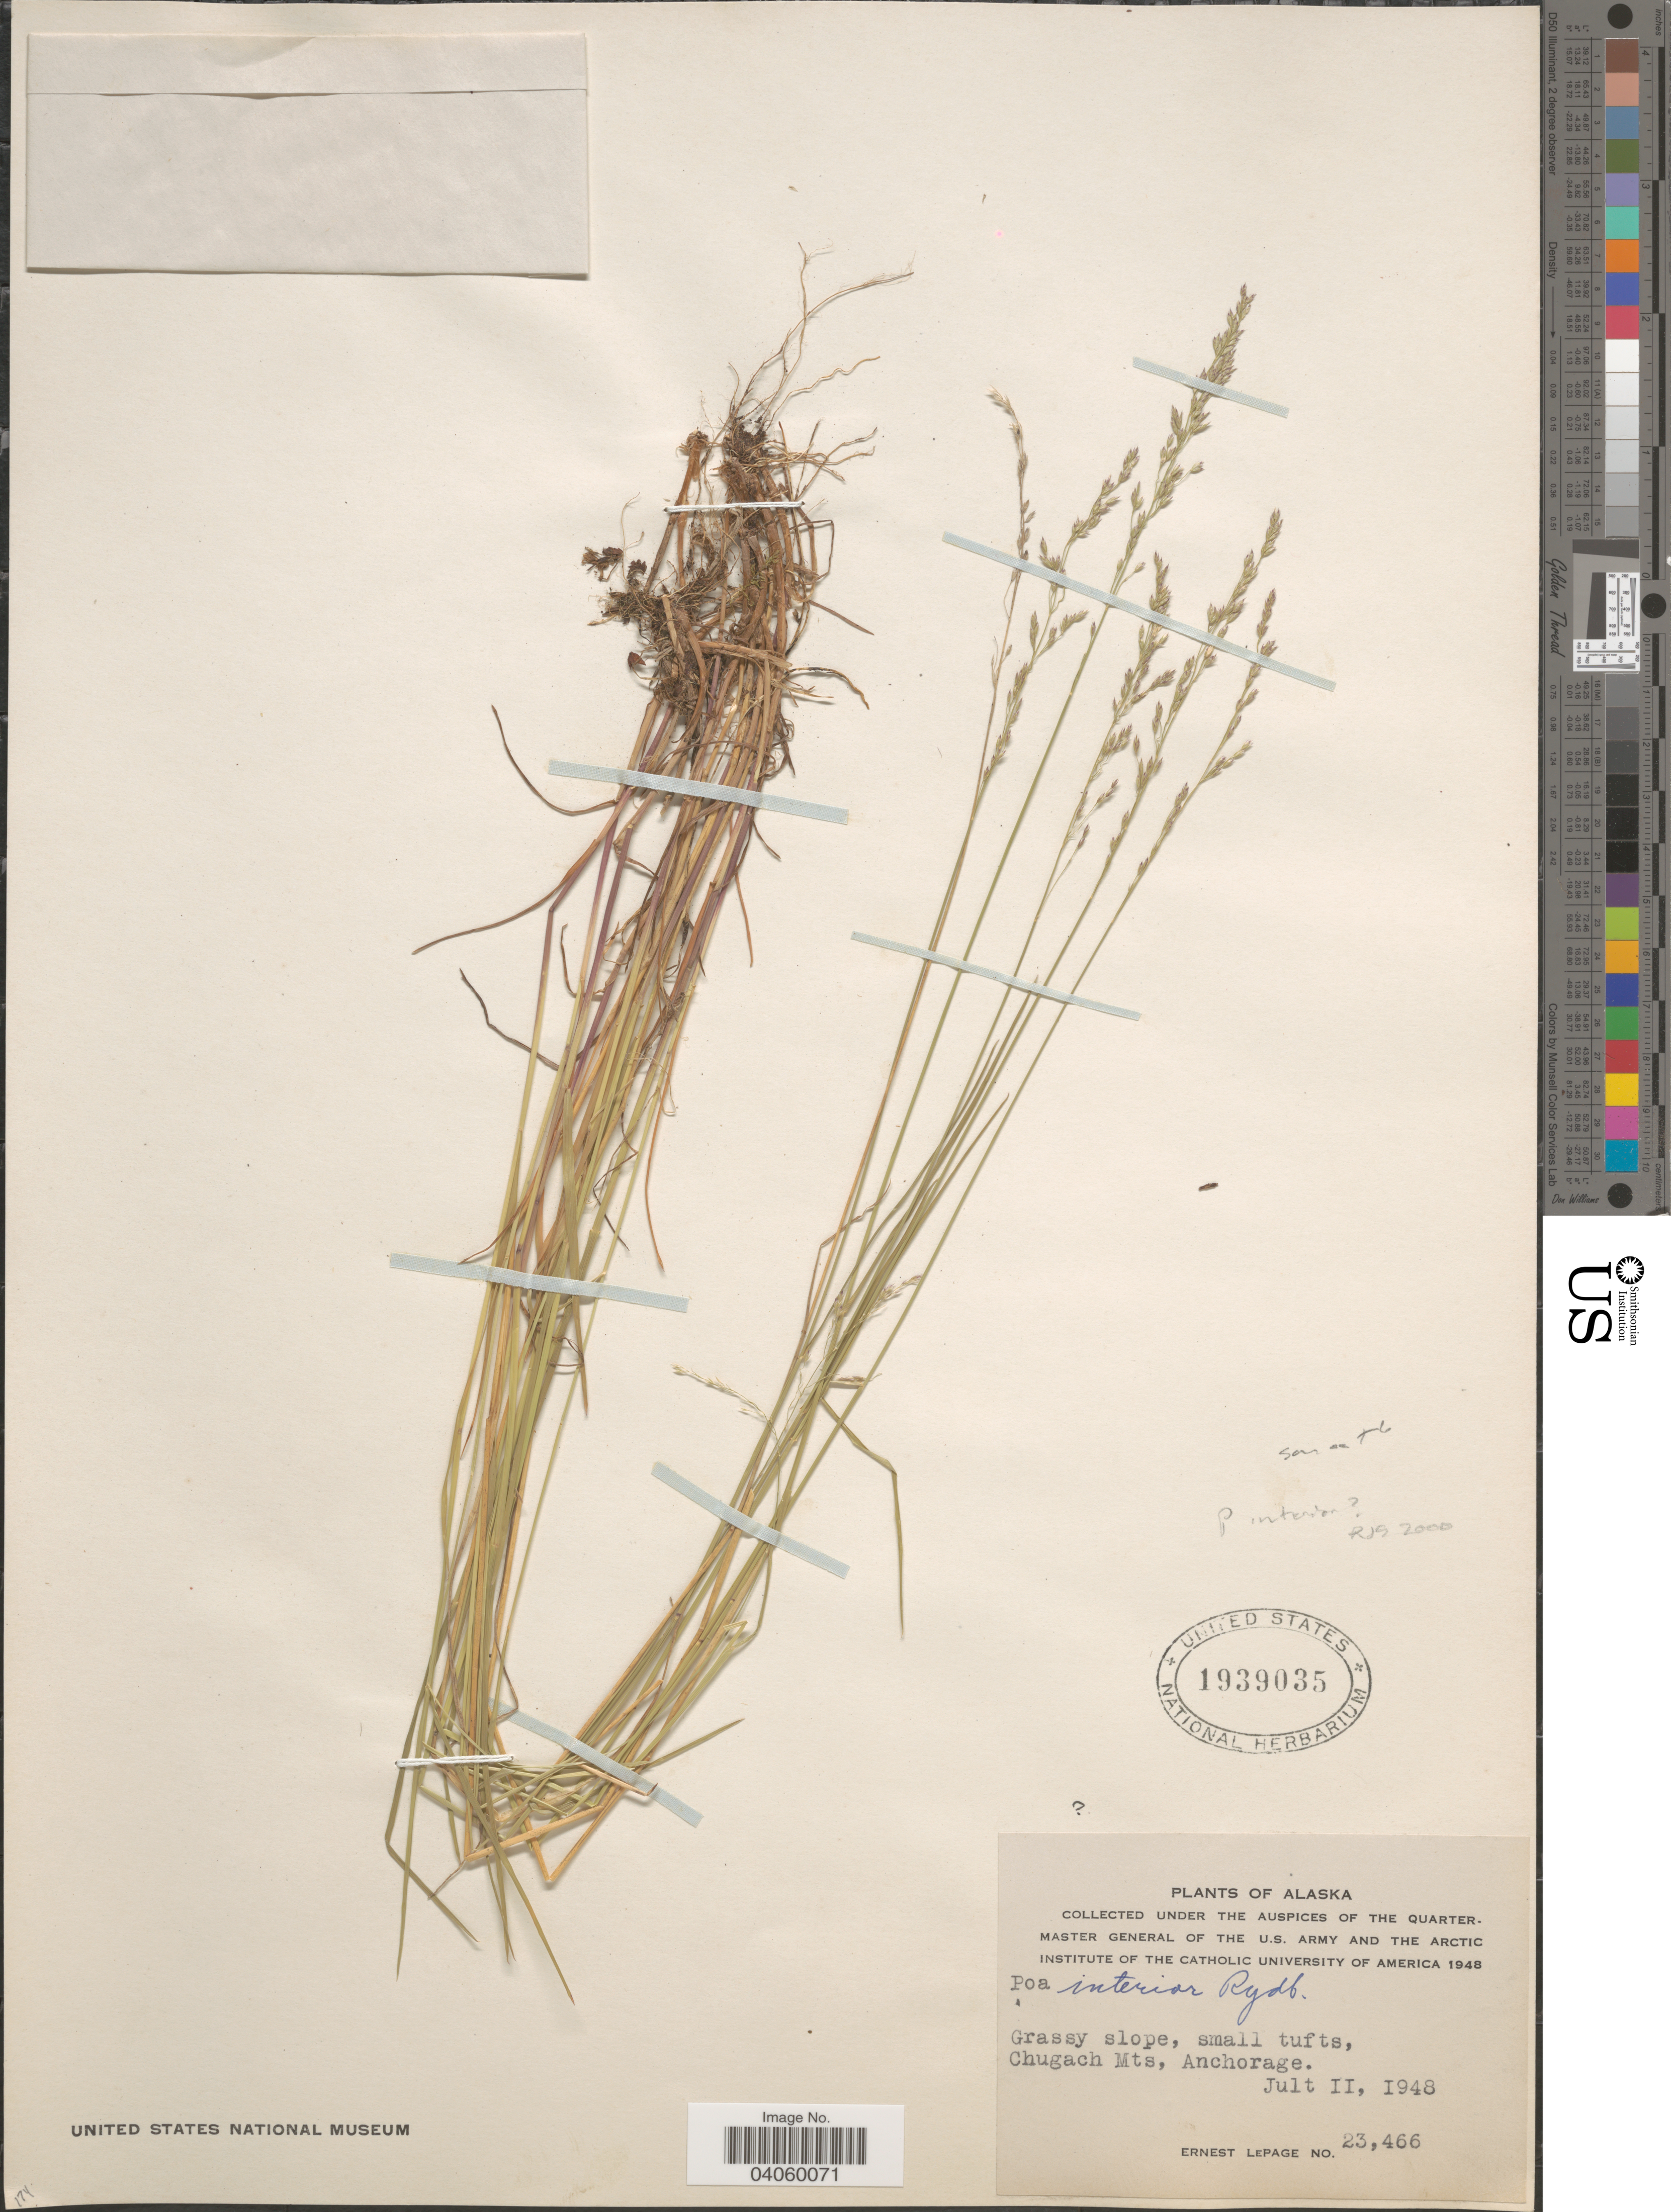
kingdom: Plantae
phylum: Tracheophyta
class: Liliopsida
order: Poales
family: Poaceae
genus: Poa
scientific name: Poa interior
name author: Rydb.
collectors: E. Lepage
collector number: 23466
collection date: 1948-07-11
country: United States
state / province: Alaska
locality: Chugach Mts, Anchorage.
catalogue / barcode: US 1939035